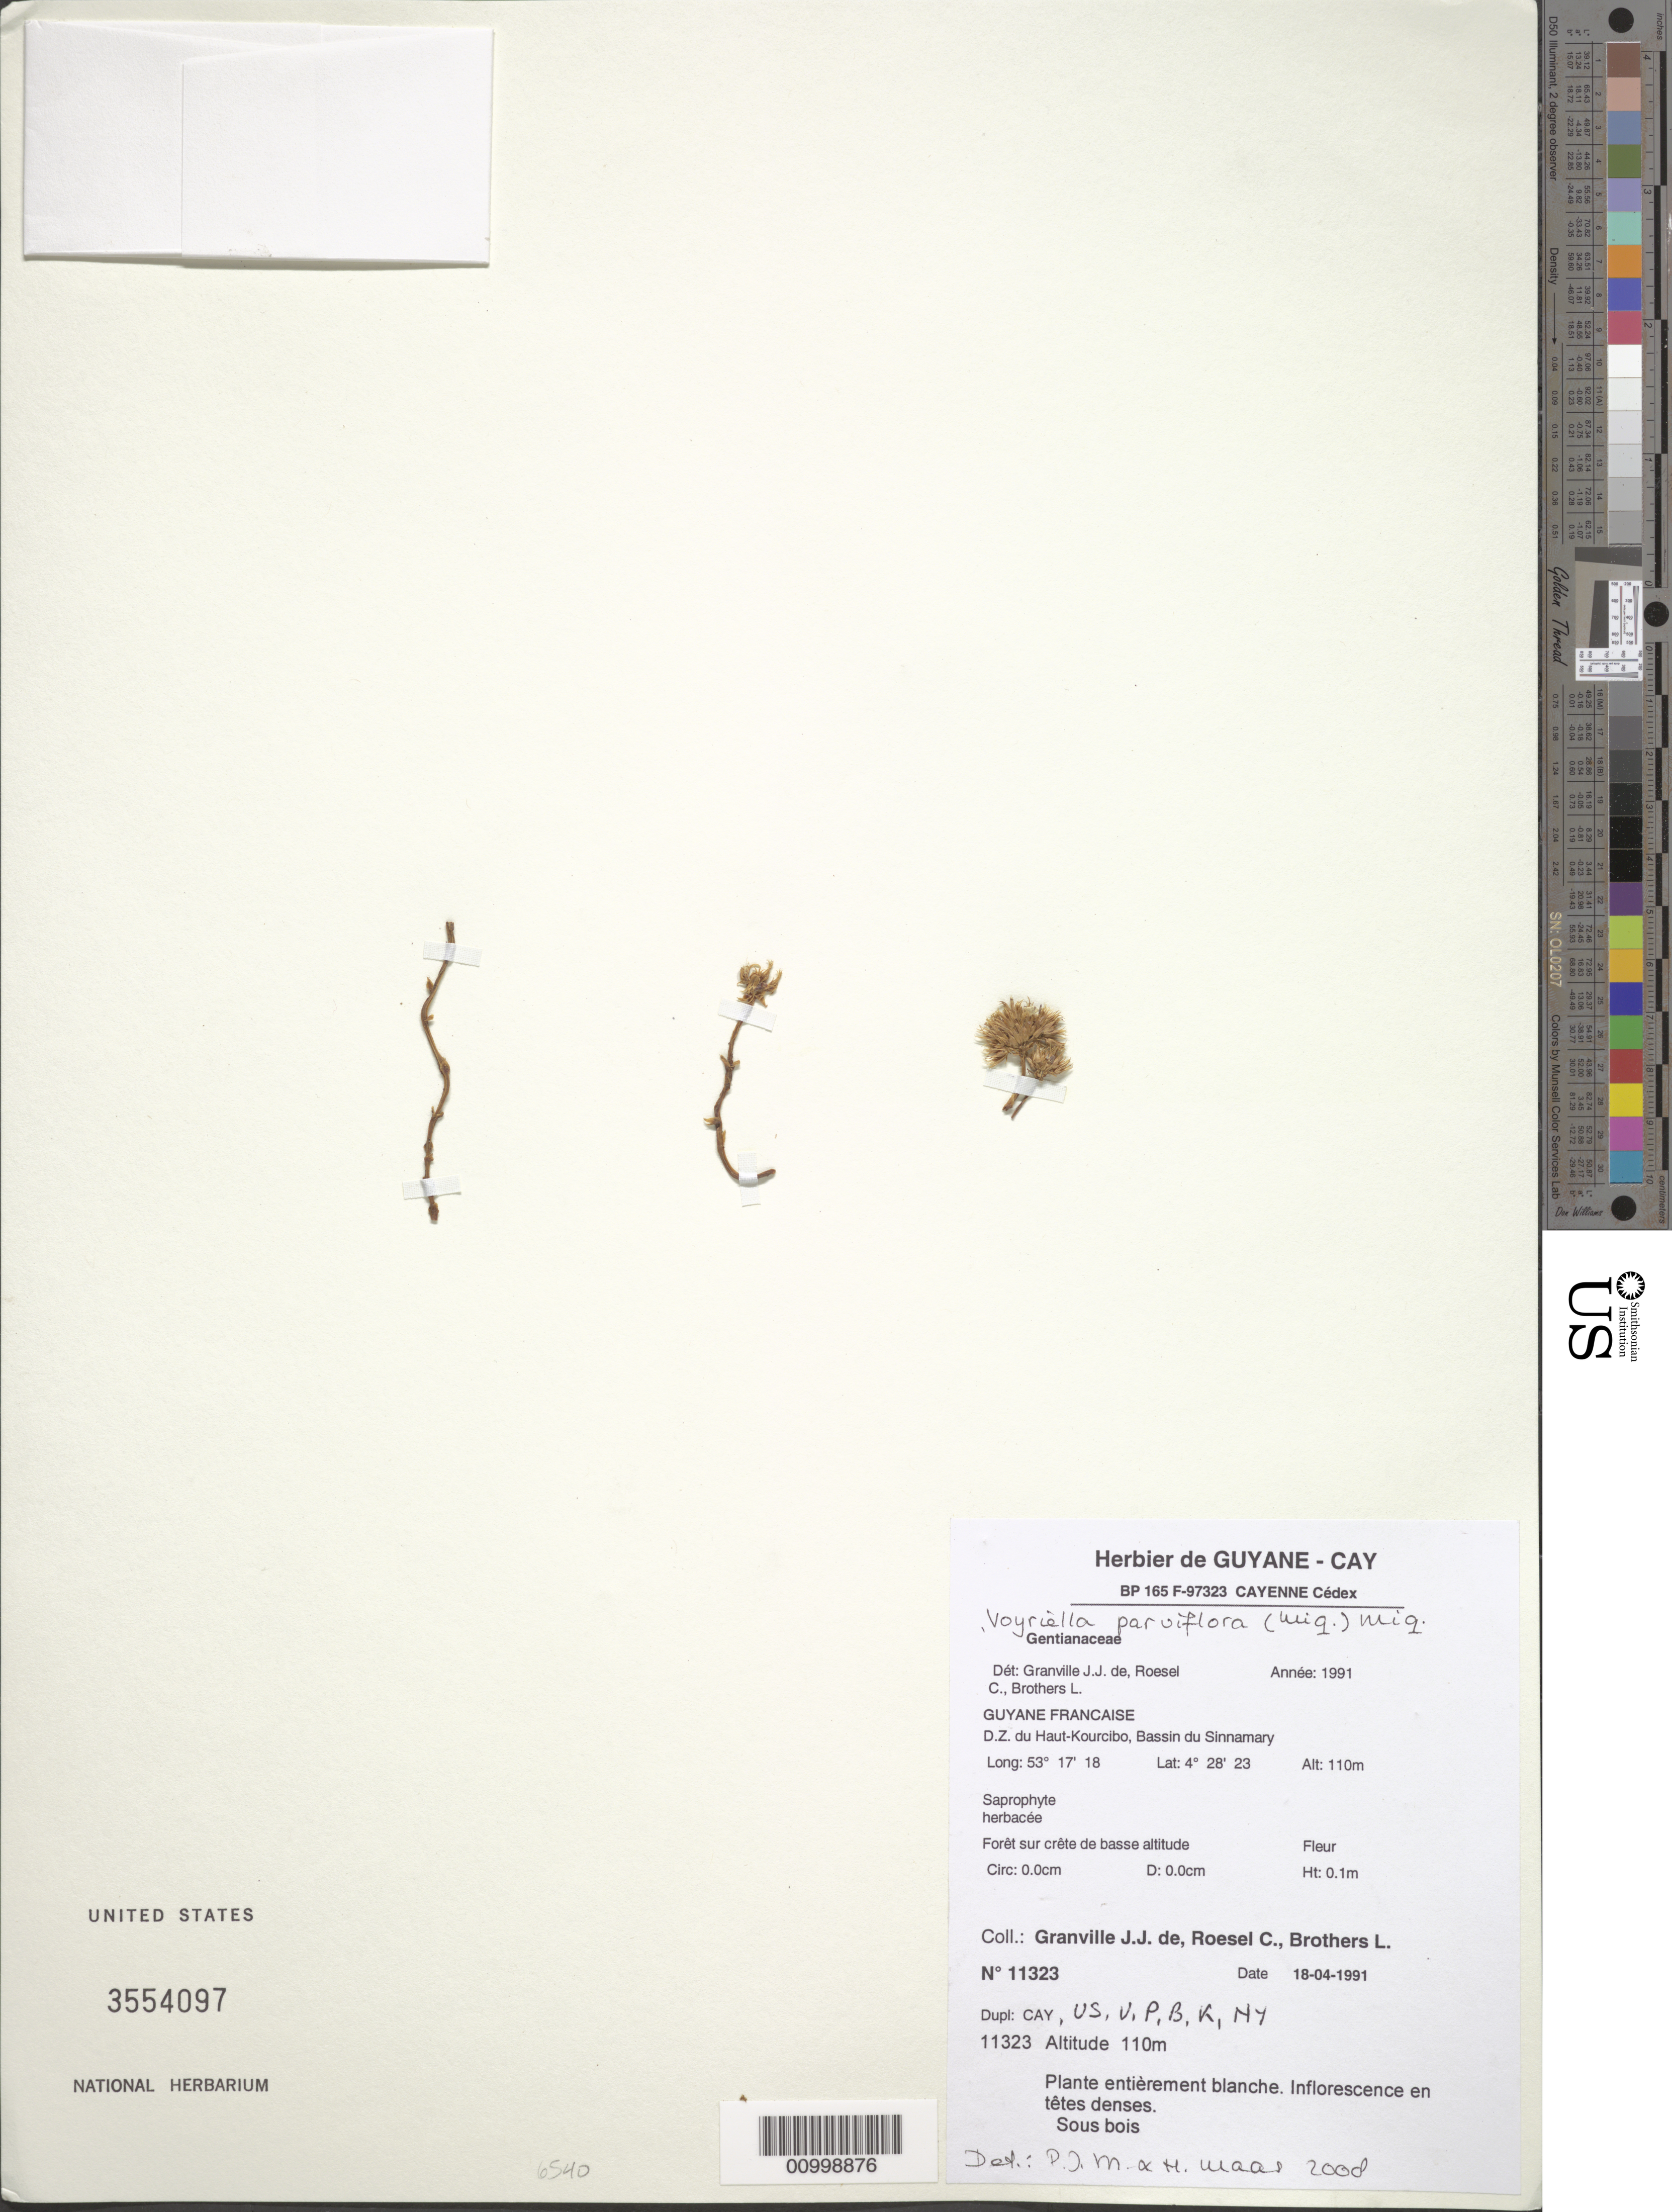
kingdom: Plantae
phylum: Tracheophyta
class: Magnoliopsida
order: Gentianales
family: Gentianaceae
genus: Voyriella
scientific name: Voyriella parviflora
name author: (Miq.) Miq.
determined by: Maas, Paul J.; Maas, H.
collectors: J.-J. de Granville, C. S. Roesel & L. Brothers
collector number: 11323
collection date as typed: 18-Apr-91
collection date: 1991-04-18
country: French Guiana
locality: D.Z. du Haut-Kourcibo, Bassin du Sinnamary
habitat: Forêt sur crete de basse altitude. Sous bois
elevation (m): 110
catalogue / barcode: US 3554097